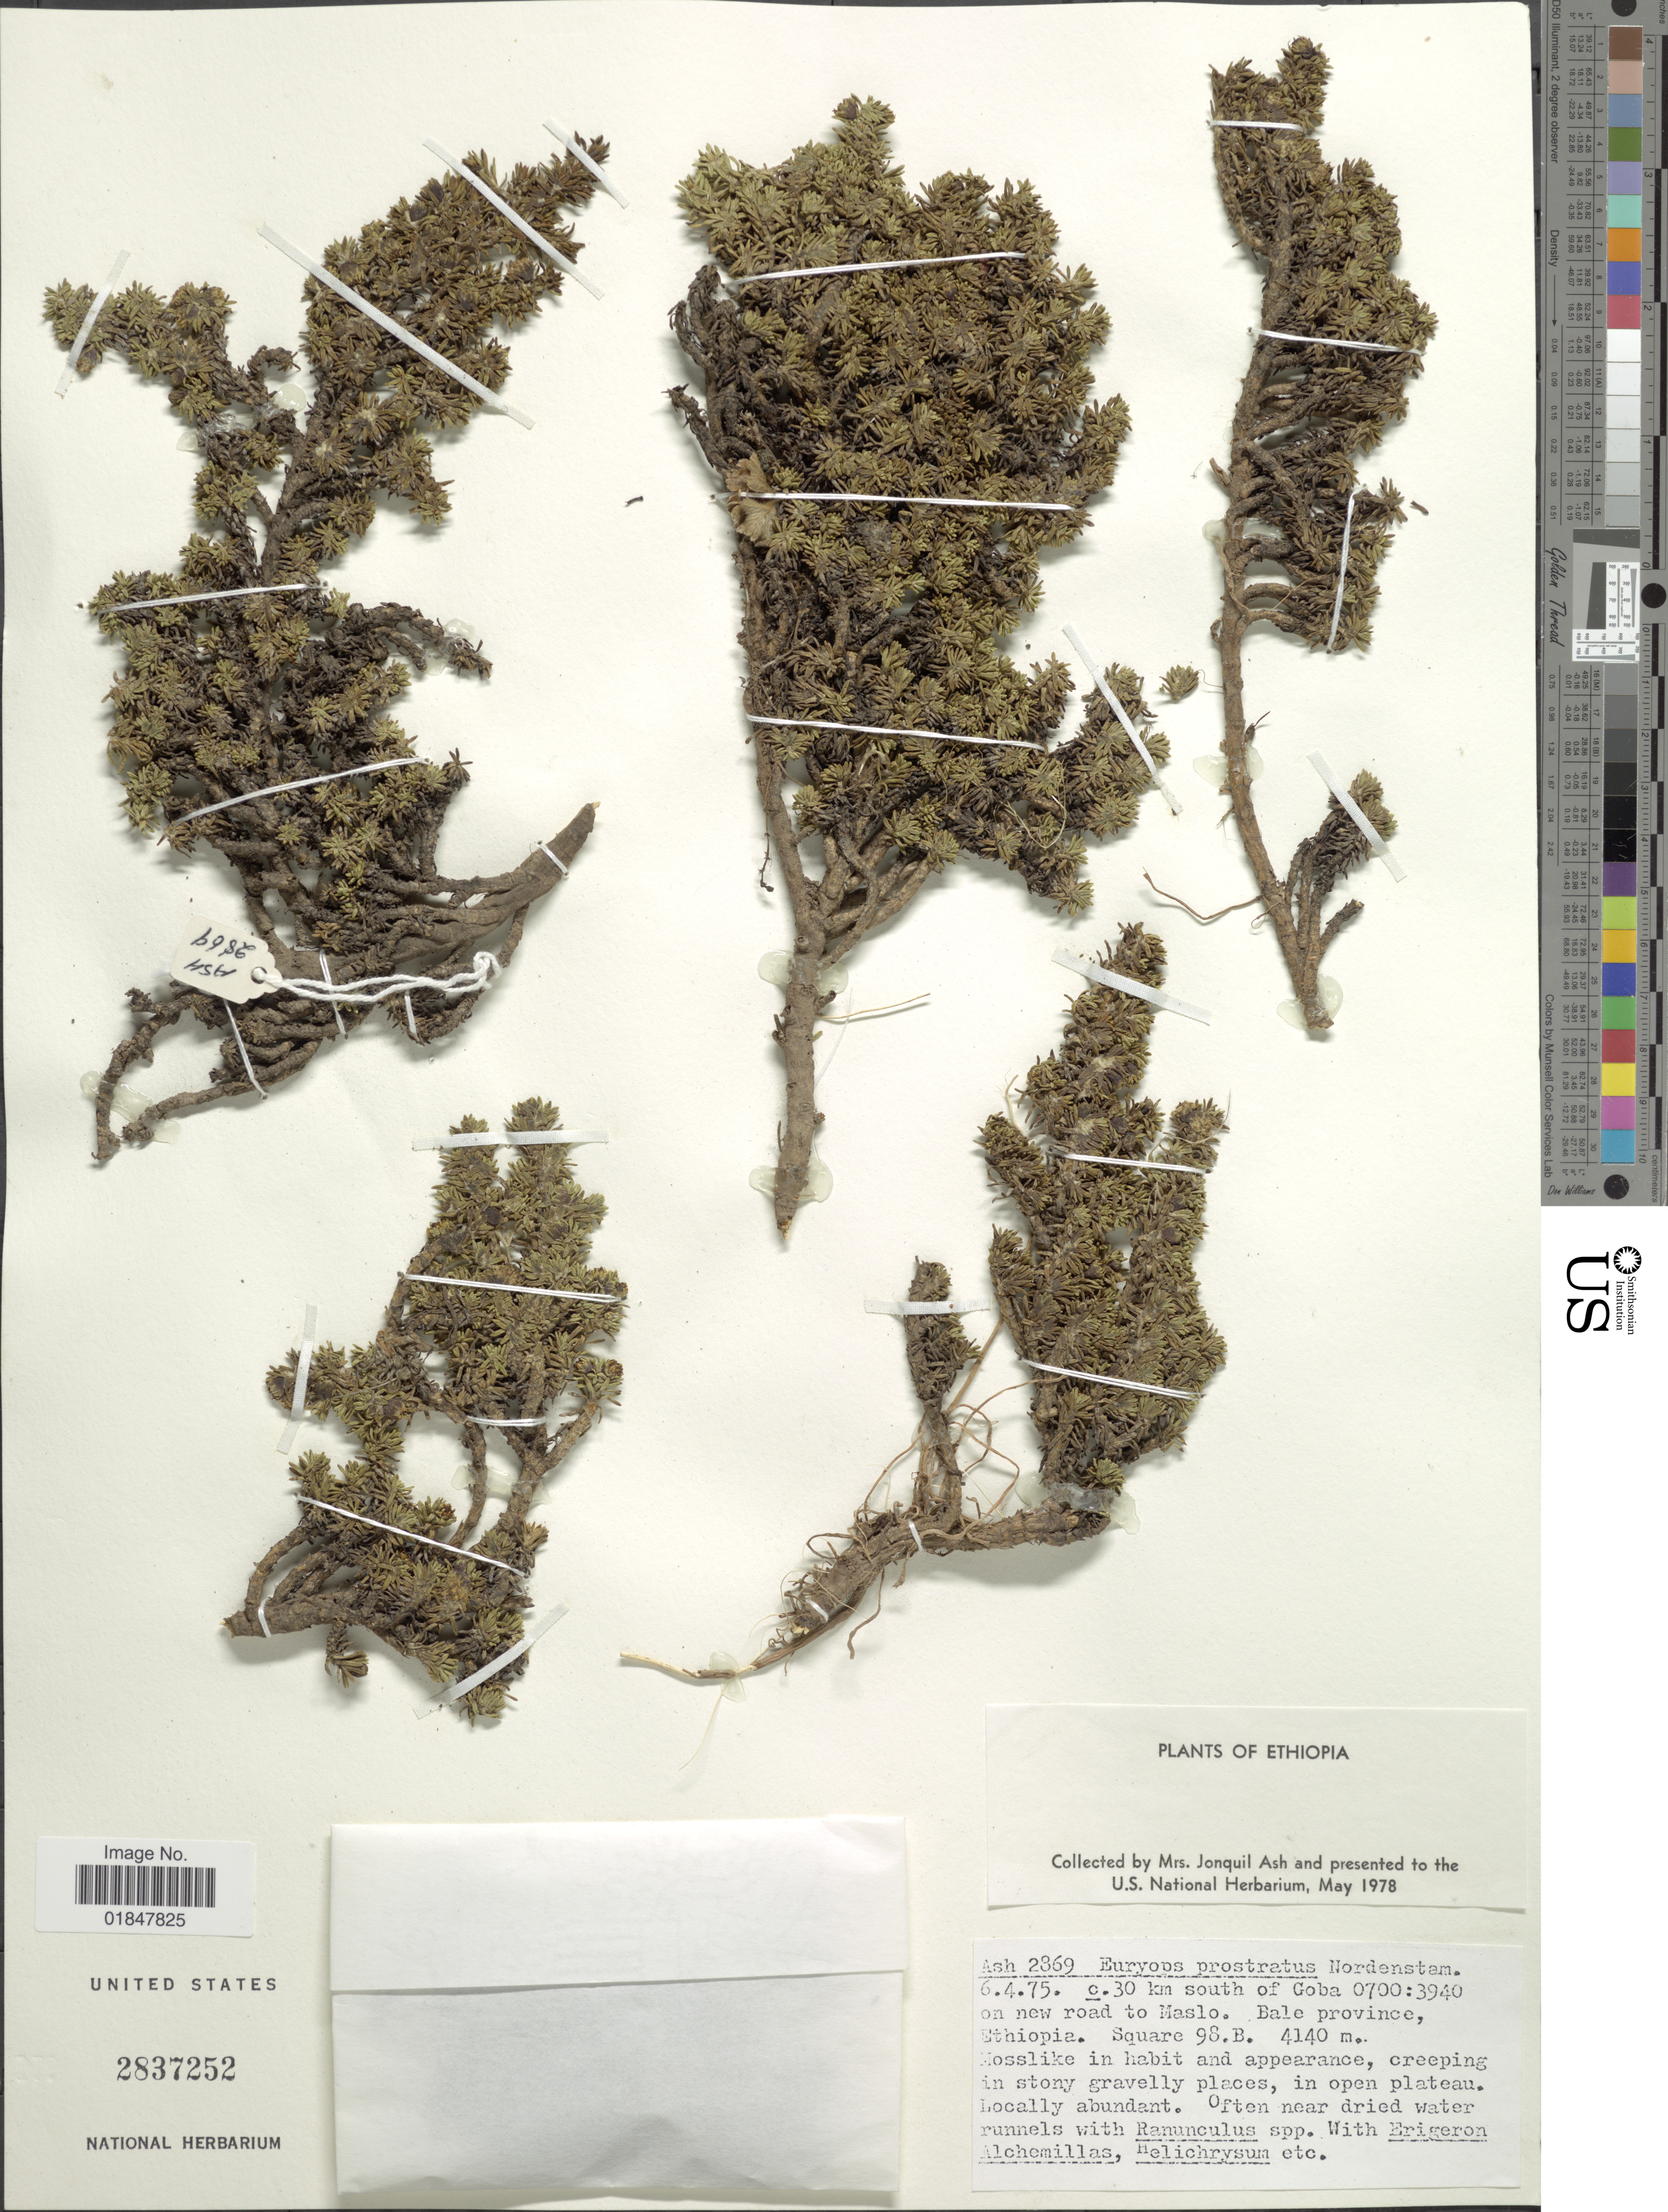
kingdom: Plantae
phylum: Tracheophyta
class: Magnoliopsida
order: Asterales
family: Asteraceae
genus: Euryops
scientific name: Euryops prostratus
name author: B. Nord.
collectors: J. Ash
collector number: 2869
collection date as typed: Transcribed d/m/y: 6/4/75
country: Ethiopia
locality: C. 30 km south of Coba 0700:3940 on new road to Maslo. Bale Province, Square 98.B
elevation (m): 4140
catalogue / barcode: US 2837252